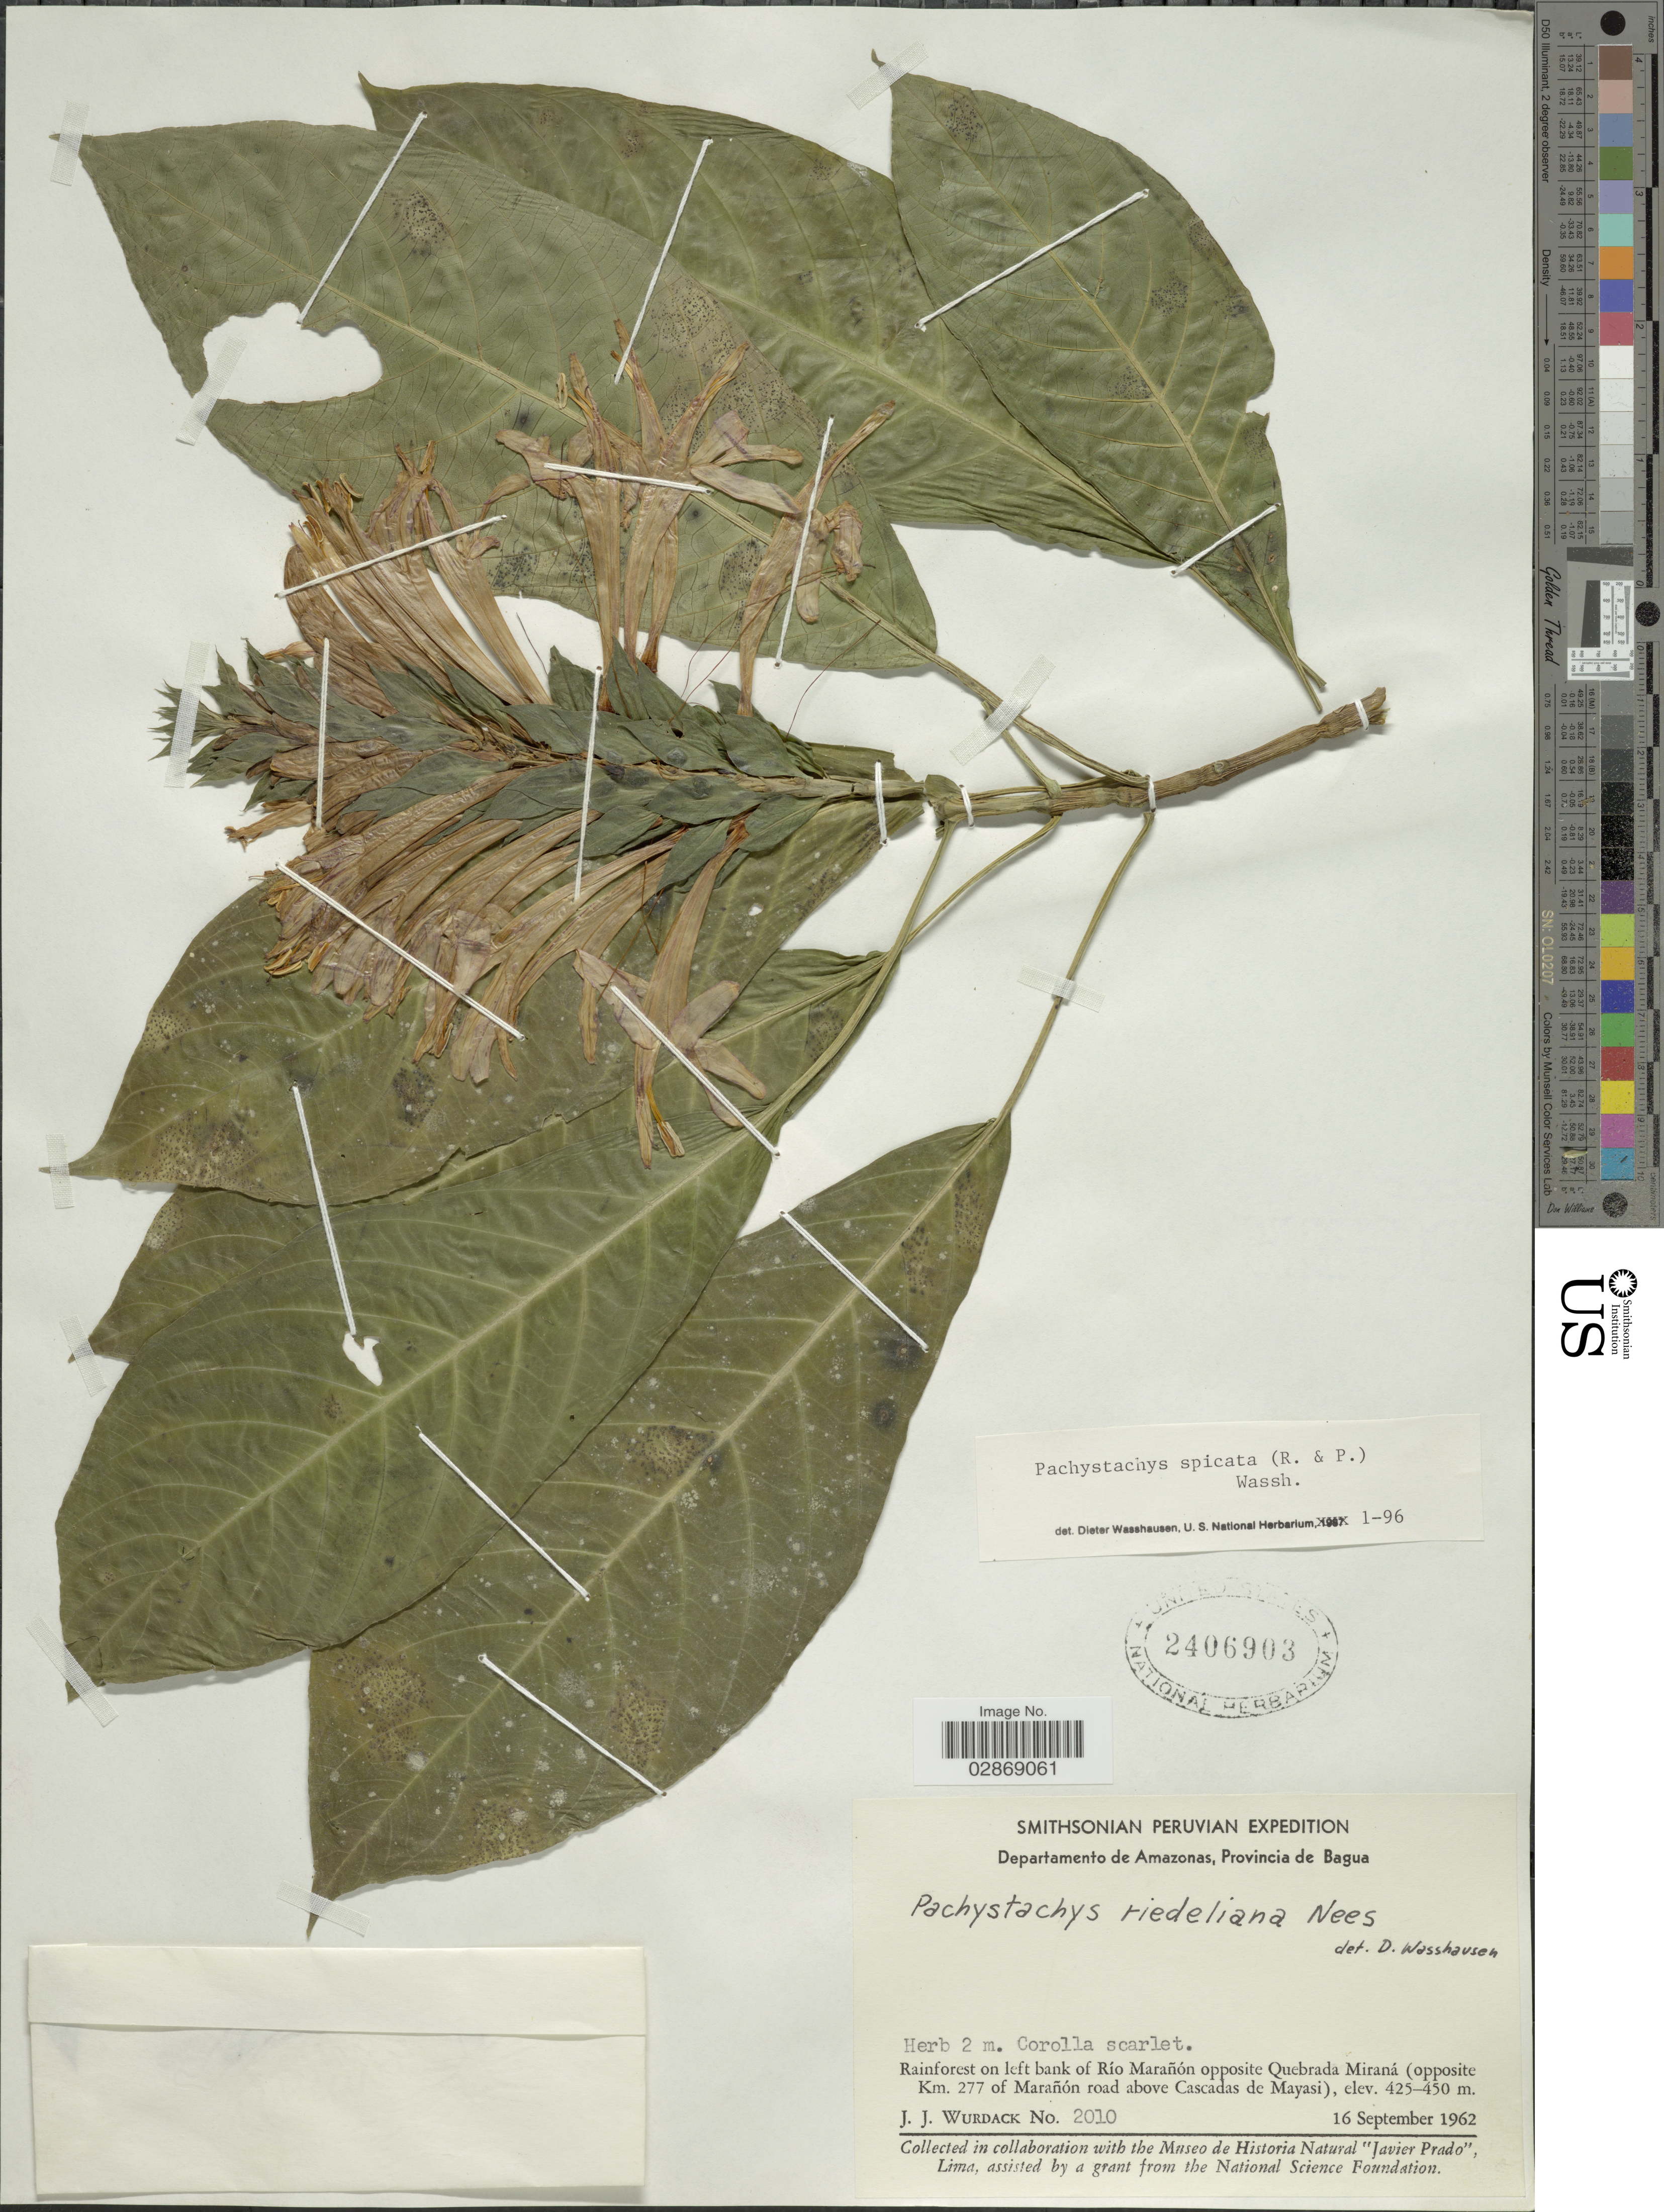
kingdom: Plantae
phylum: Tracheophyta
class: Magnoliopsida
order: Lamiales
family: Acanthaceae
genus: Pachystachys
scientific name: Pachystachys spicata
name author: (Ruiz & Pav.) Wassh.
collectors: J. J. Wurdack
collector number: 2010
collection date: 1962-09-16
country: Peru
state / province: Amazonas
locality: Departamento de Amazonas, Provincia de Bagua. Rainforest on left bank of Río Marañón opposite Quebrada Miraná (opposite Km. 277 of Marañón road above Cascadas de Mayasi)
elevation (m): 425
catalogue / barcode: US 2406903